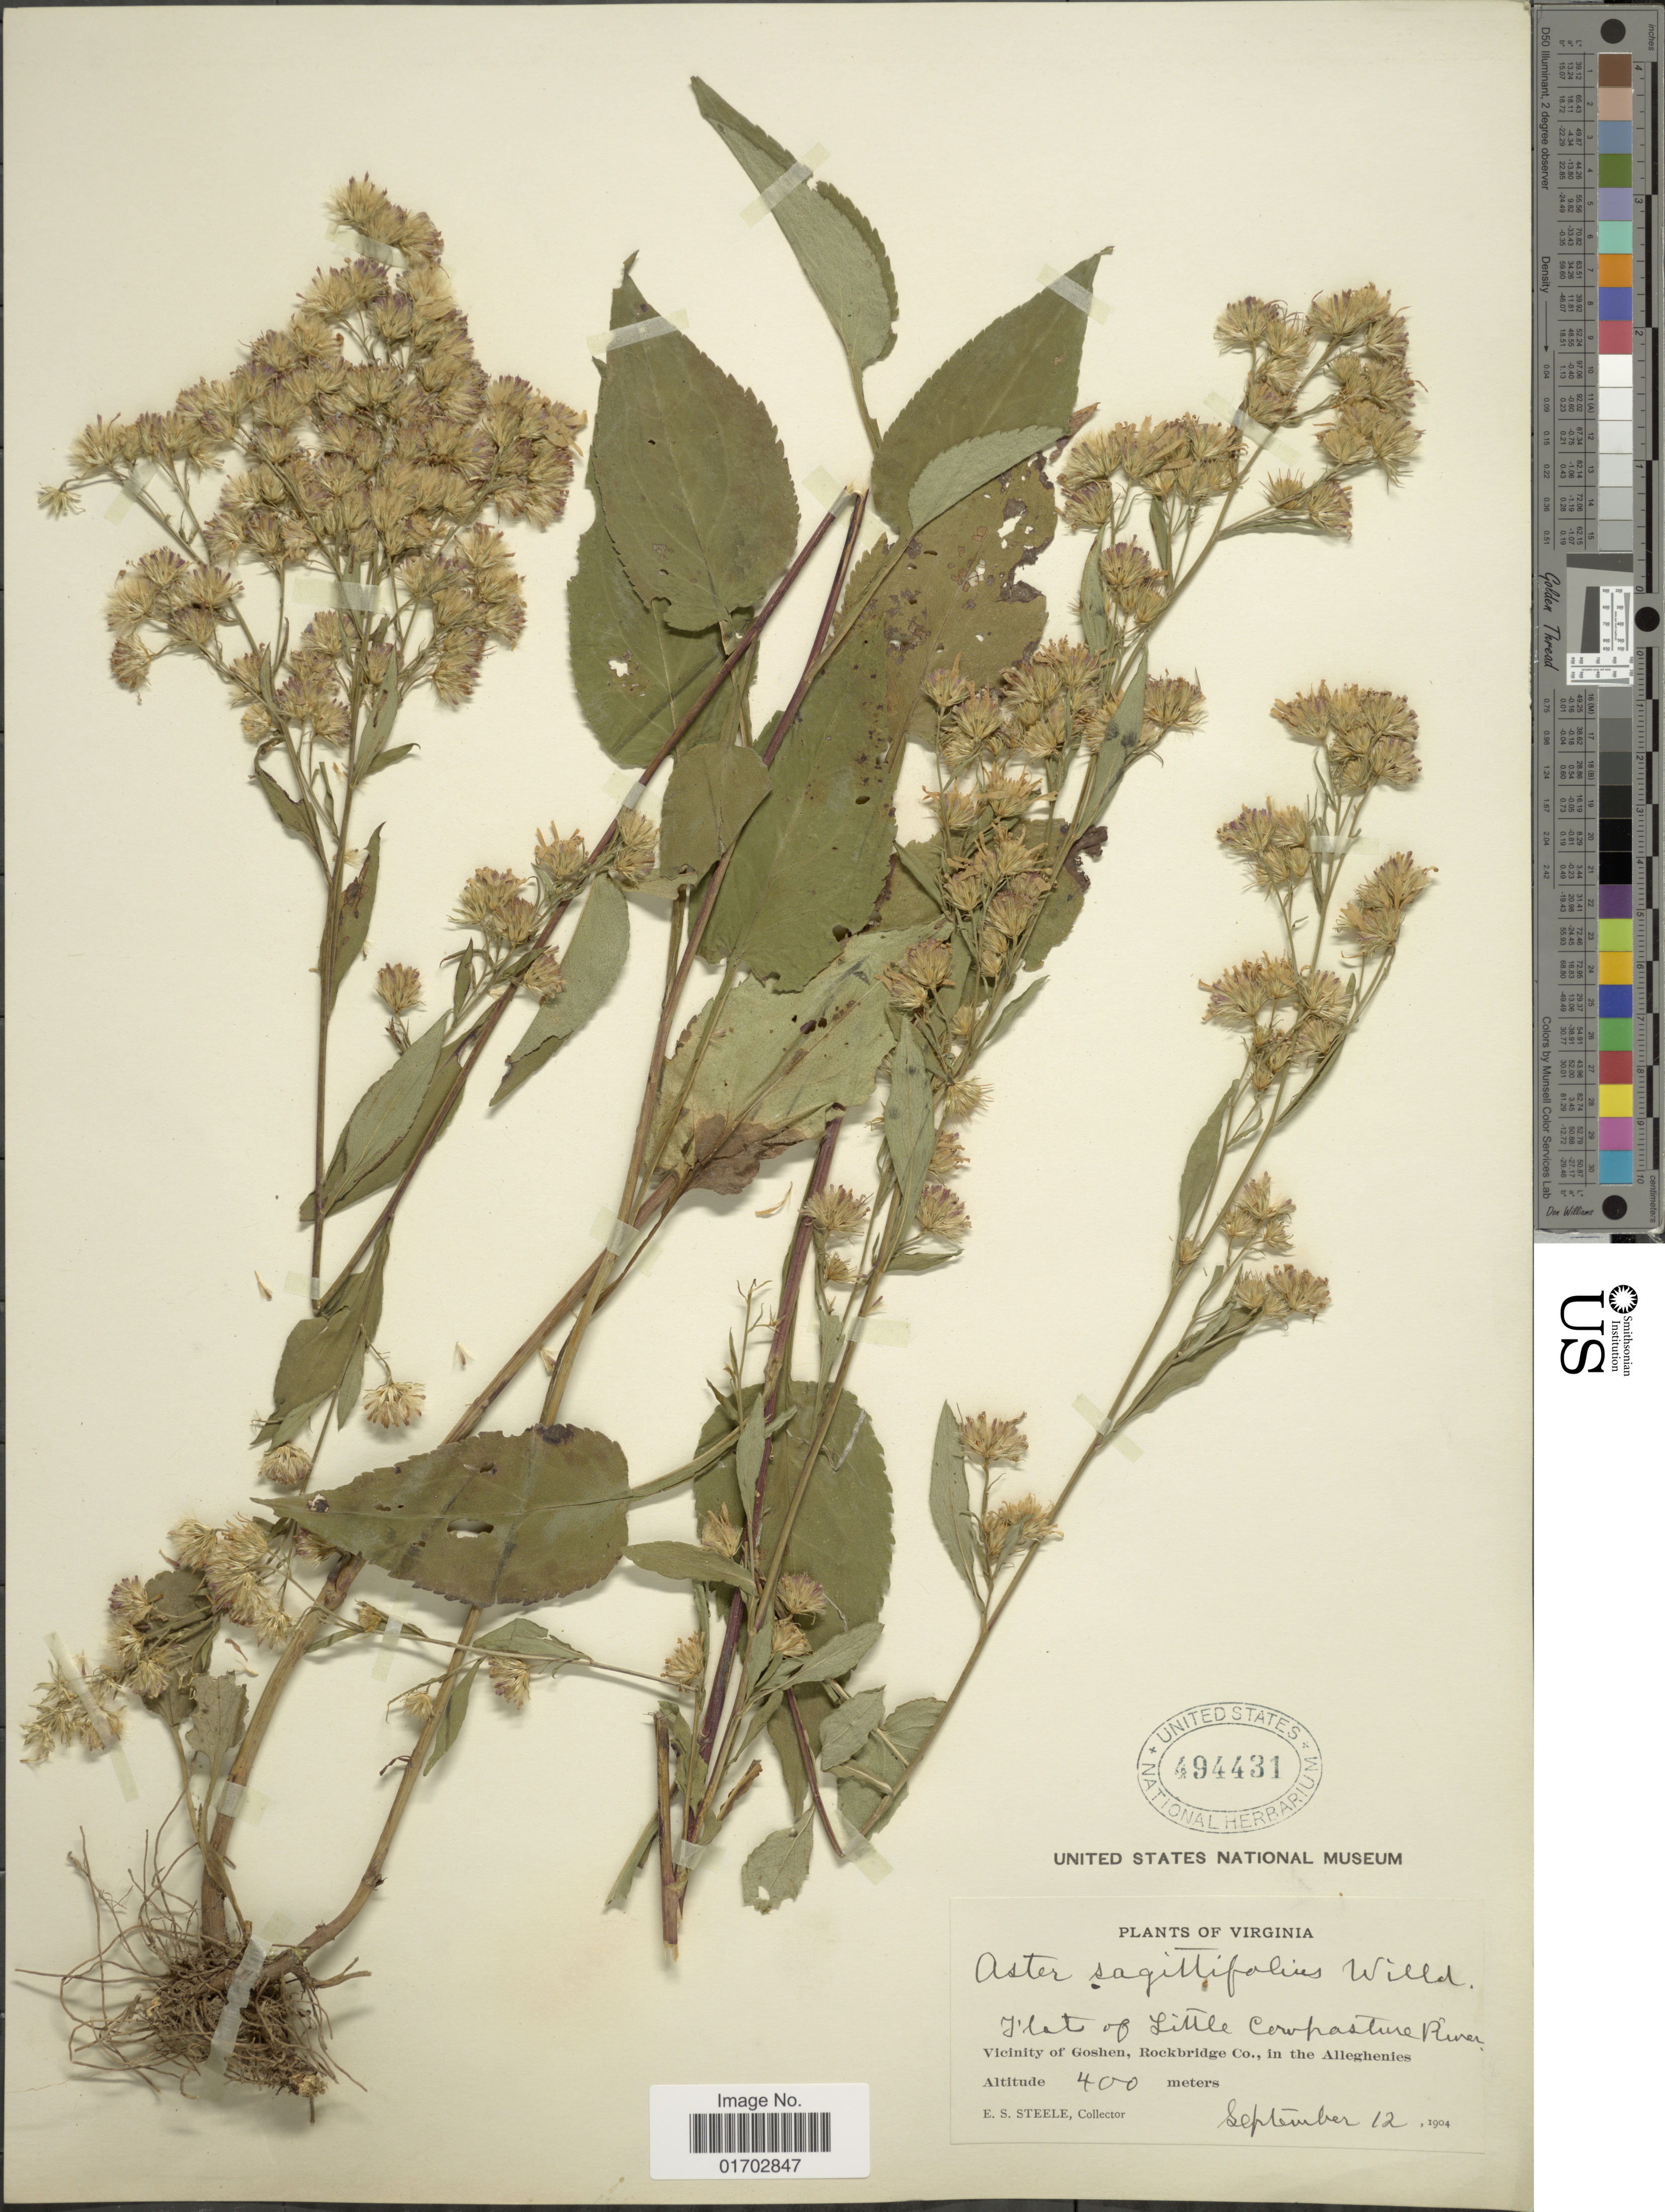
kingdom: Plantae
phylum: Tracheophyta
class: Magnoliopsida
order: Asterales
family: Asteraceae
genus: Symphyotrichum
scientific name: Symphyotrichum sagittifolium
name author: (Wedem. ex Willd.) G.L. Nesom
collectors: E. Steele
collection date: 1904-09-12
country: United States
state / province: Virginia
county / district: Rockbridge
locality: Flat of Little Cowpasture River, vicinity of Goshen, Rockbridge Co., in the Alleghenies.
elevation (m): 400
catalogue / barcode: US 494431